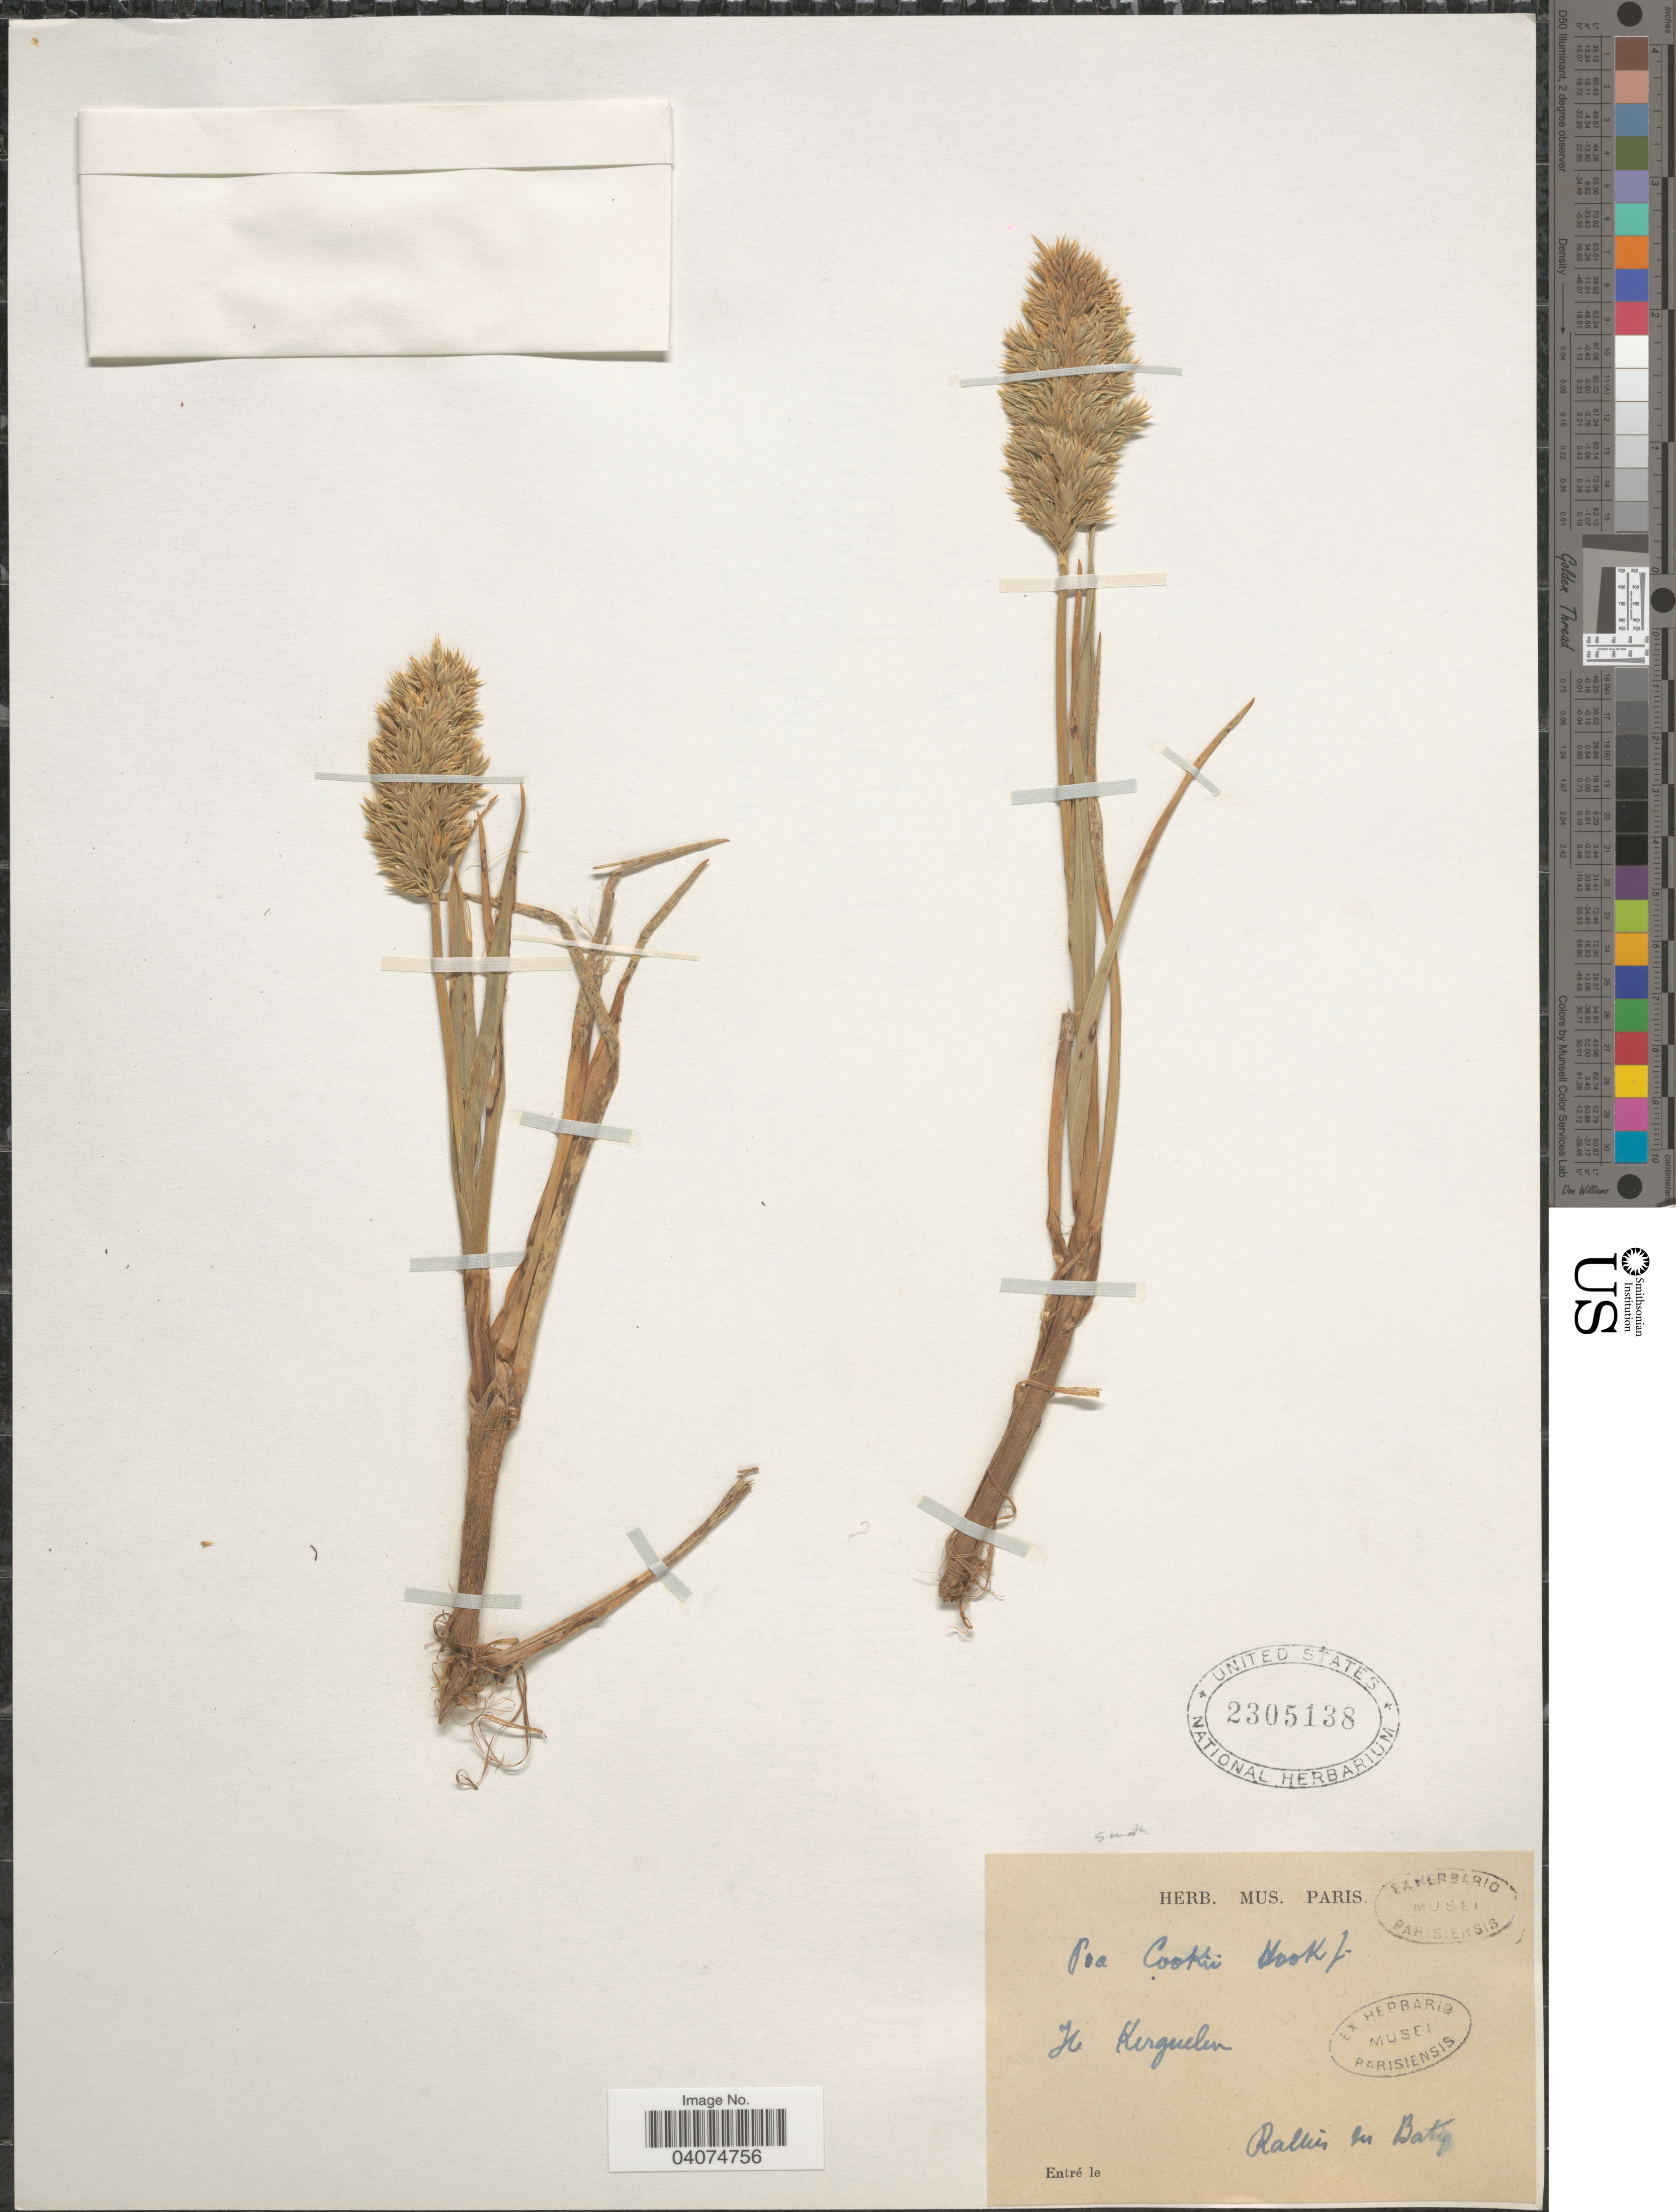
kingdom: Plantae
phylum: Tracheophyta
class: Liliopsida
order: Poales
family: Poaceae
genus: Poa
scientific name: Poa cookii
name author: (Hook. f.) Hook. f.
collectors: ex herb. Mus. Paris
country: French Southern Territories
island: Kerguelen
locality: Iles Kerguelen. Rallier du Baty.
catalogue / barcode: US 2305138